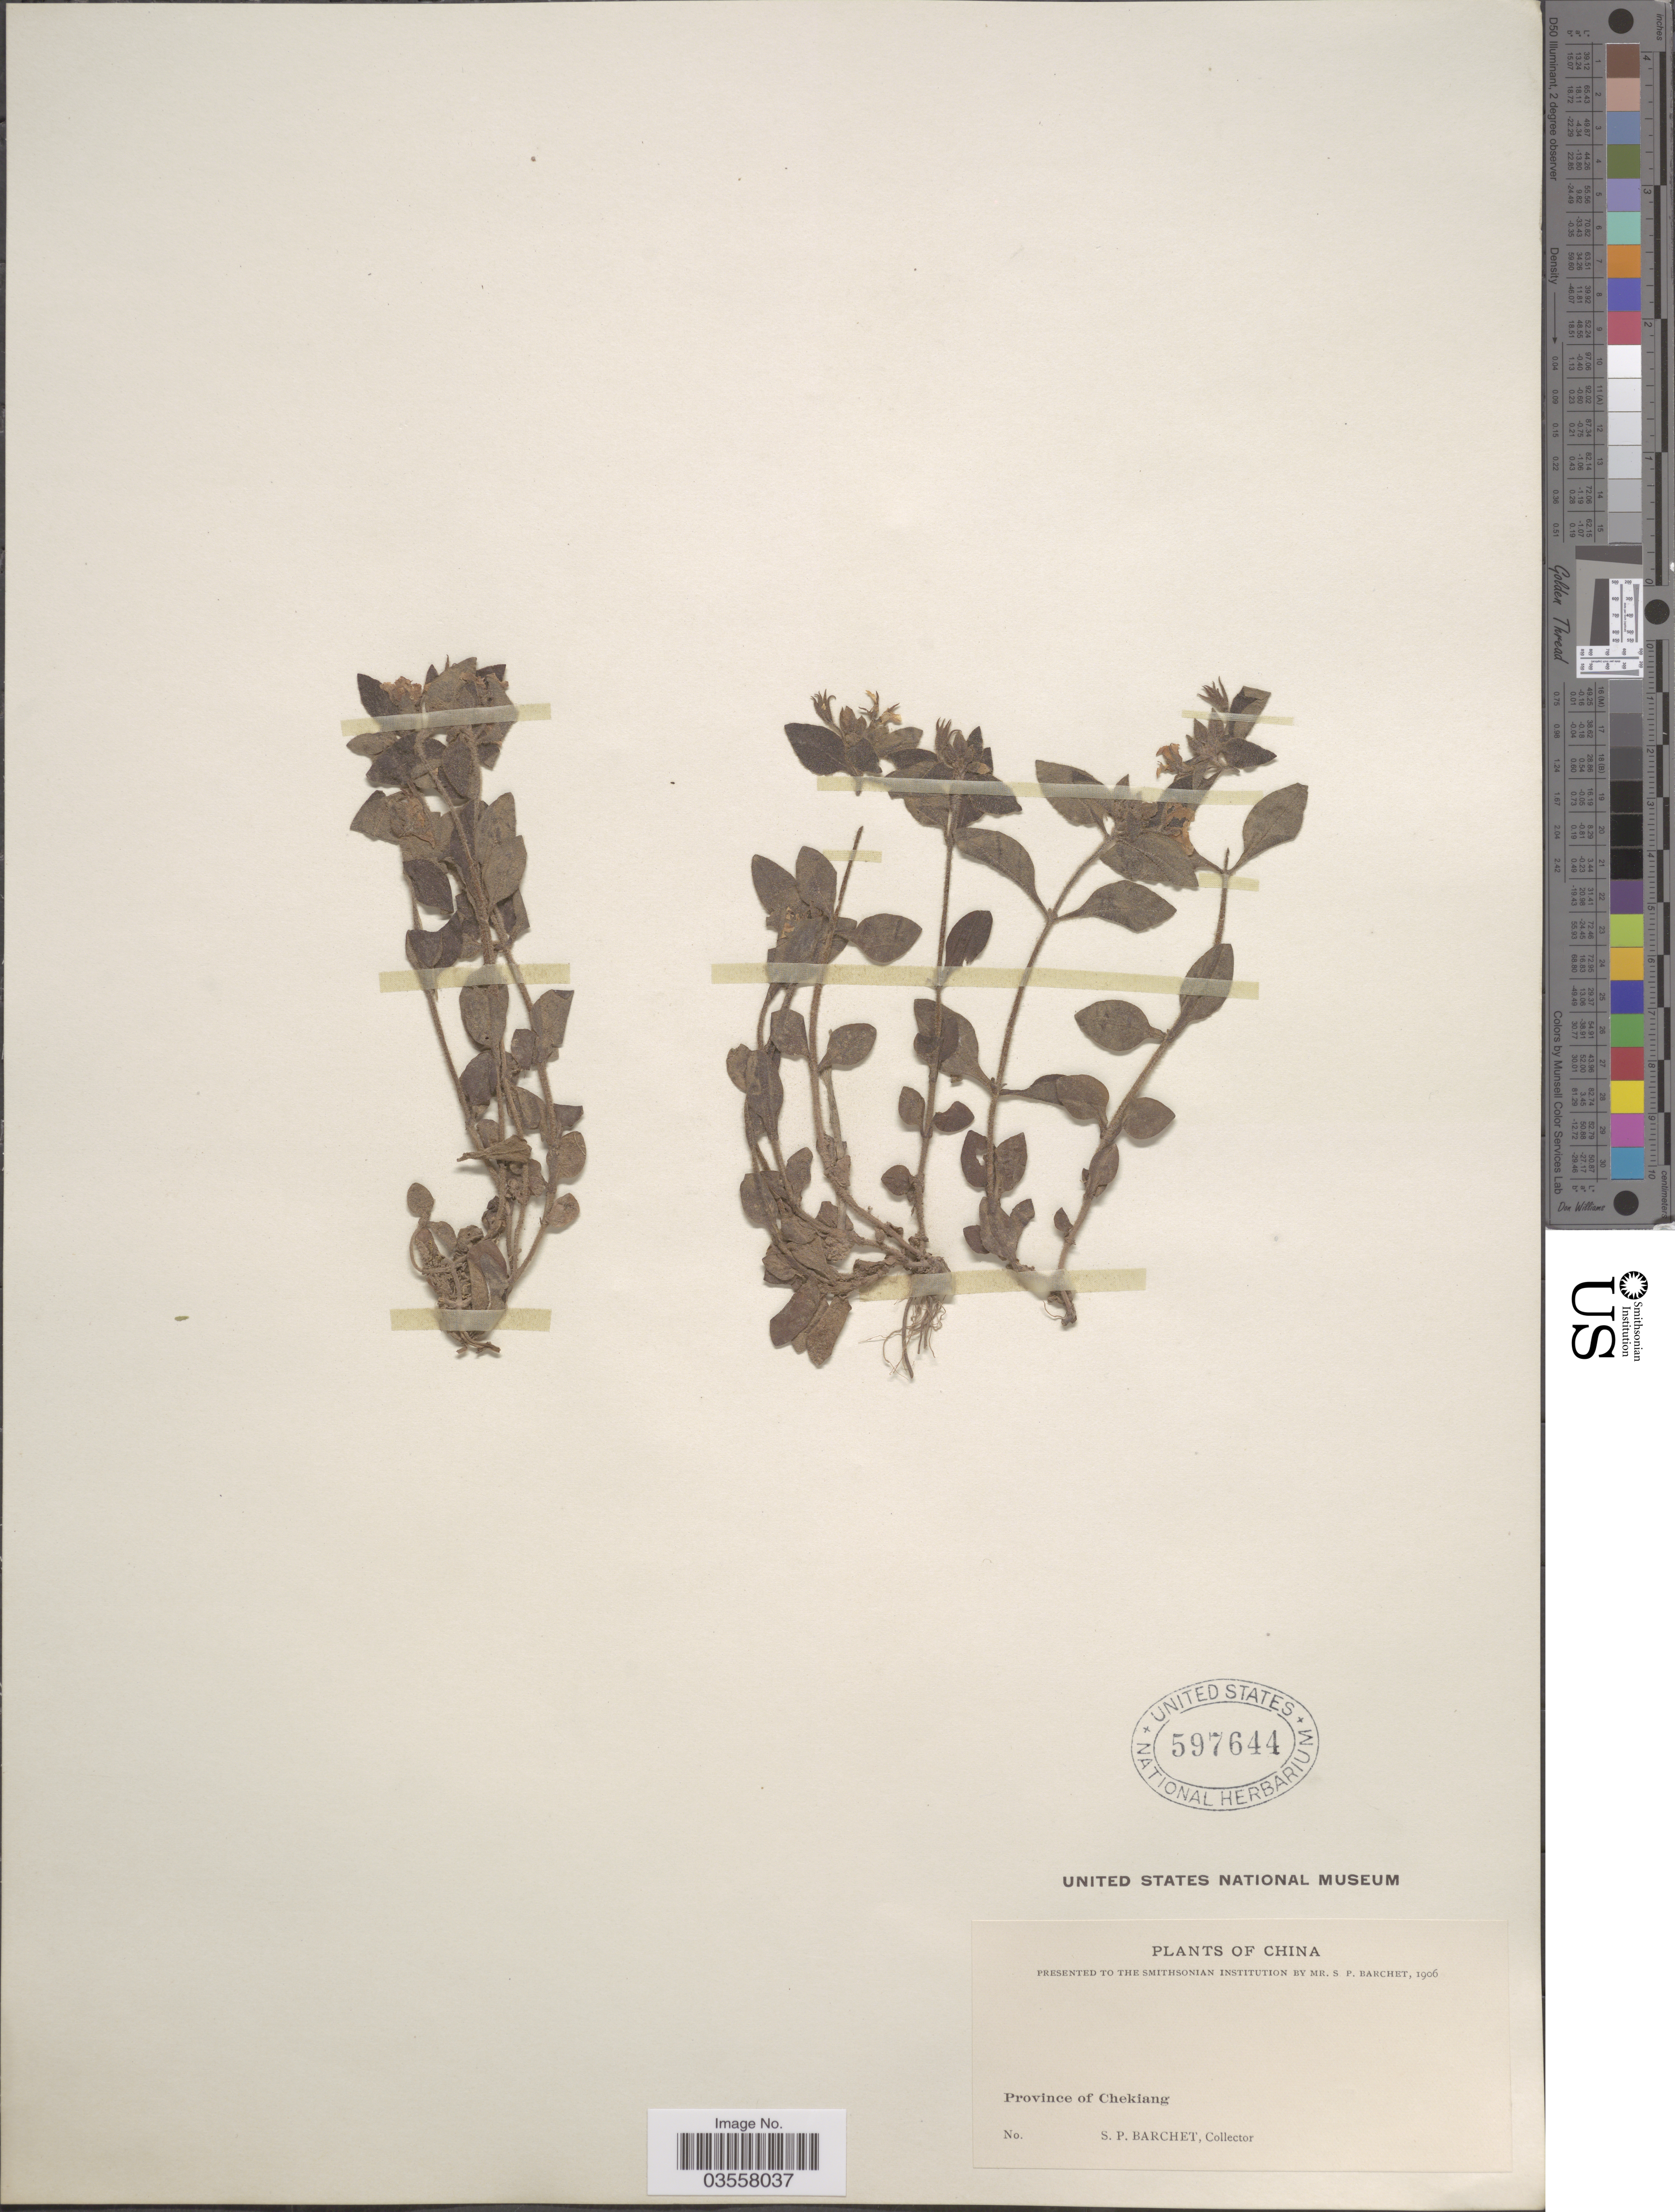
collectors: S. P. Barchet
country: China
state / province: Zhejiang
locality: Province of Chekiang.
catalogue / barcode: US 597644